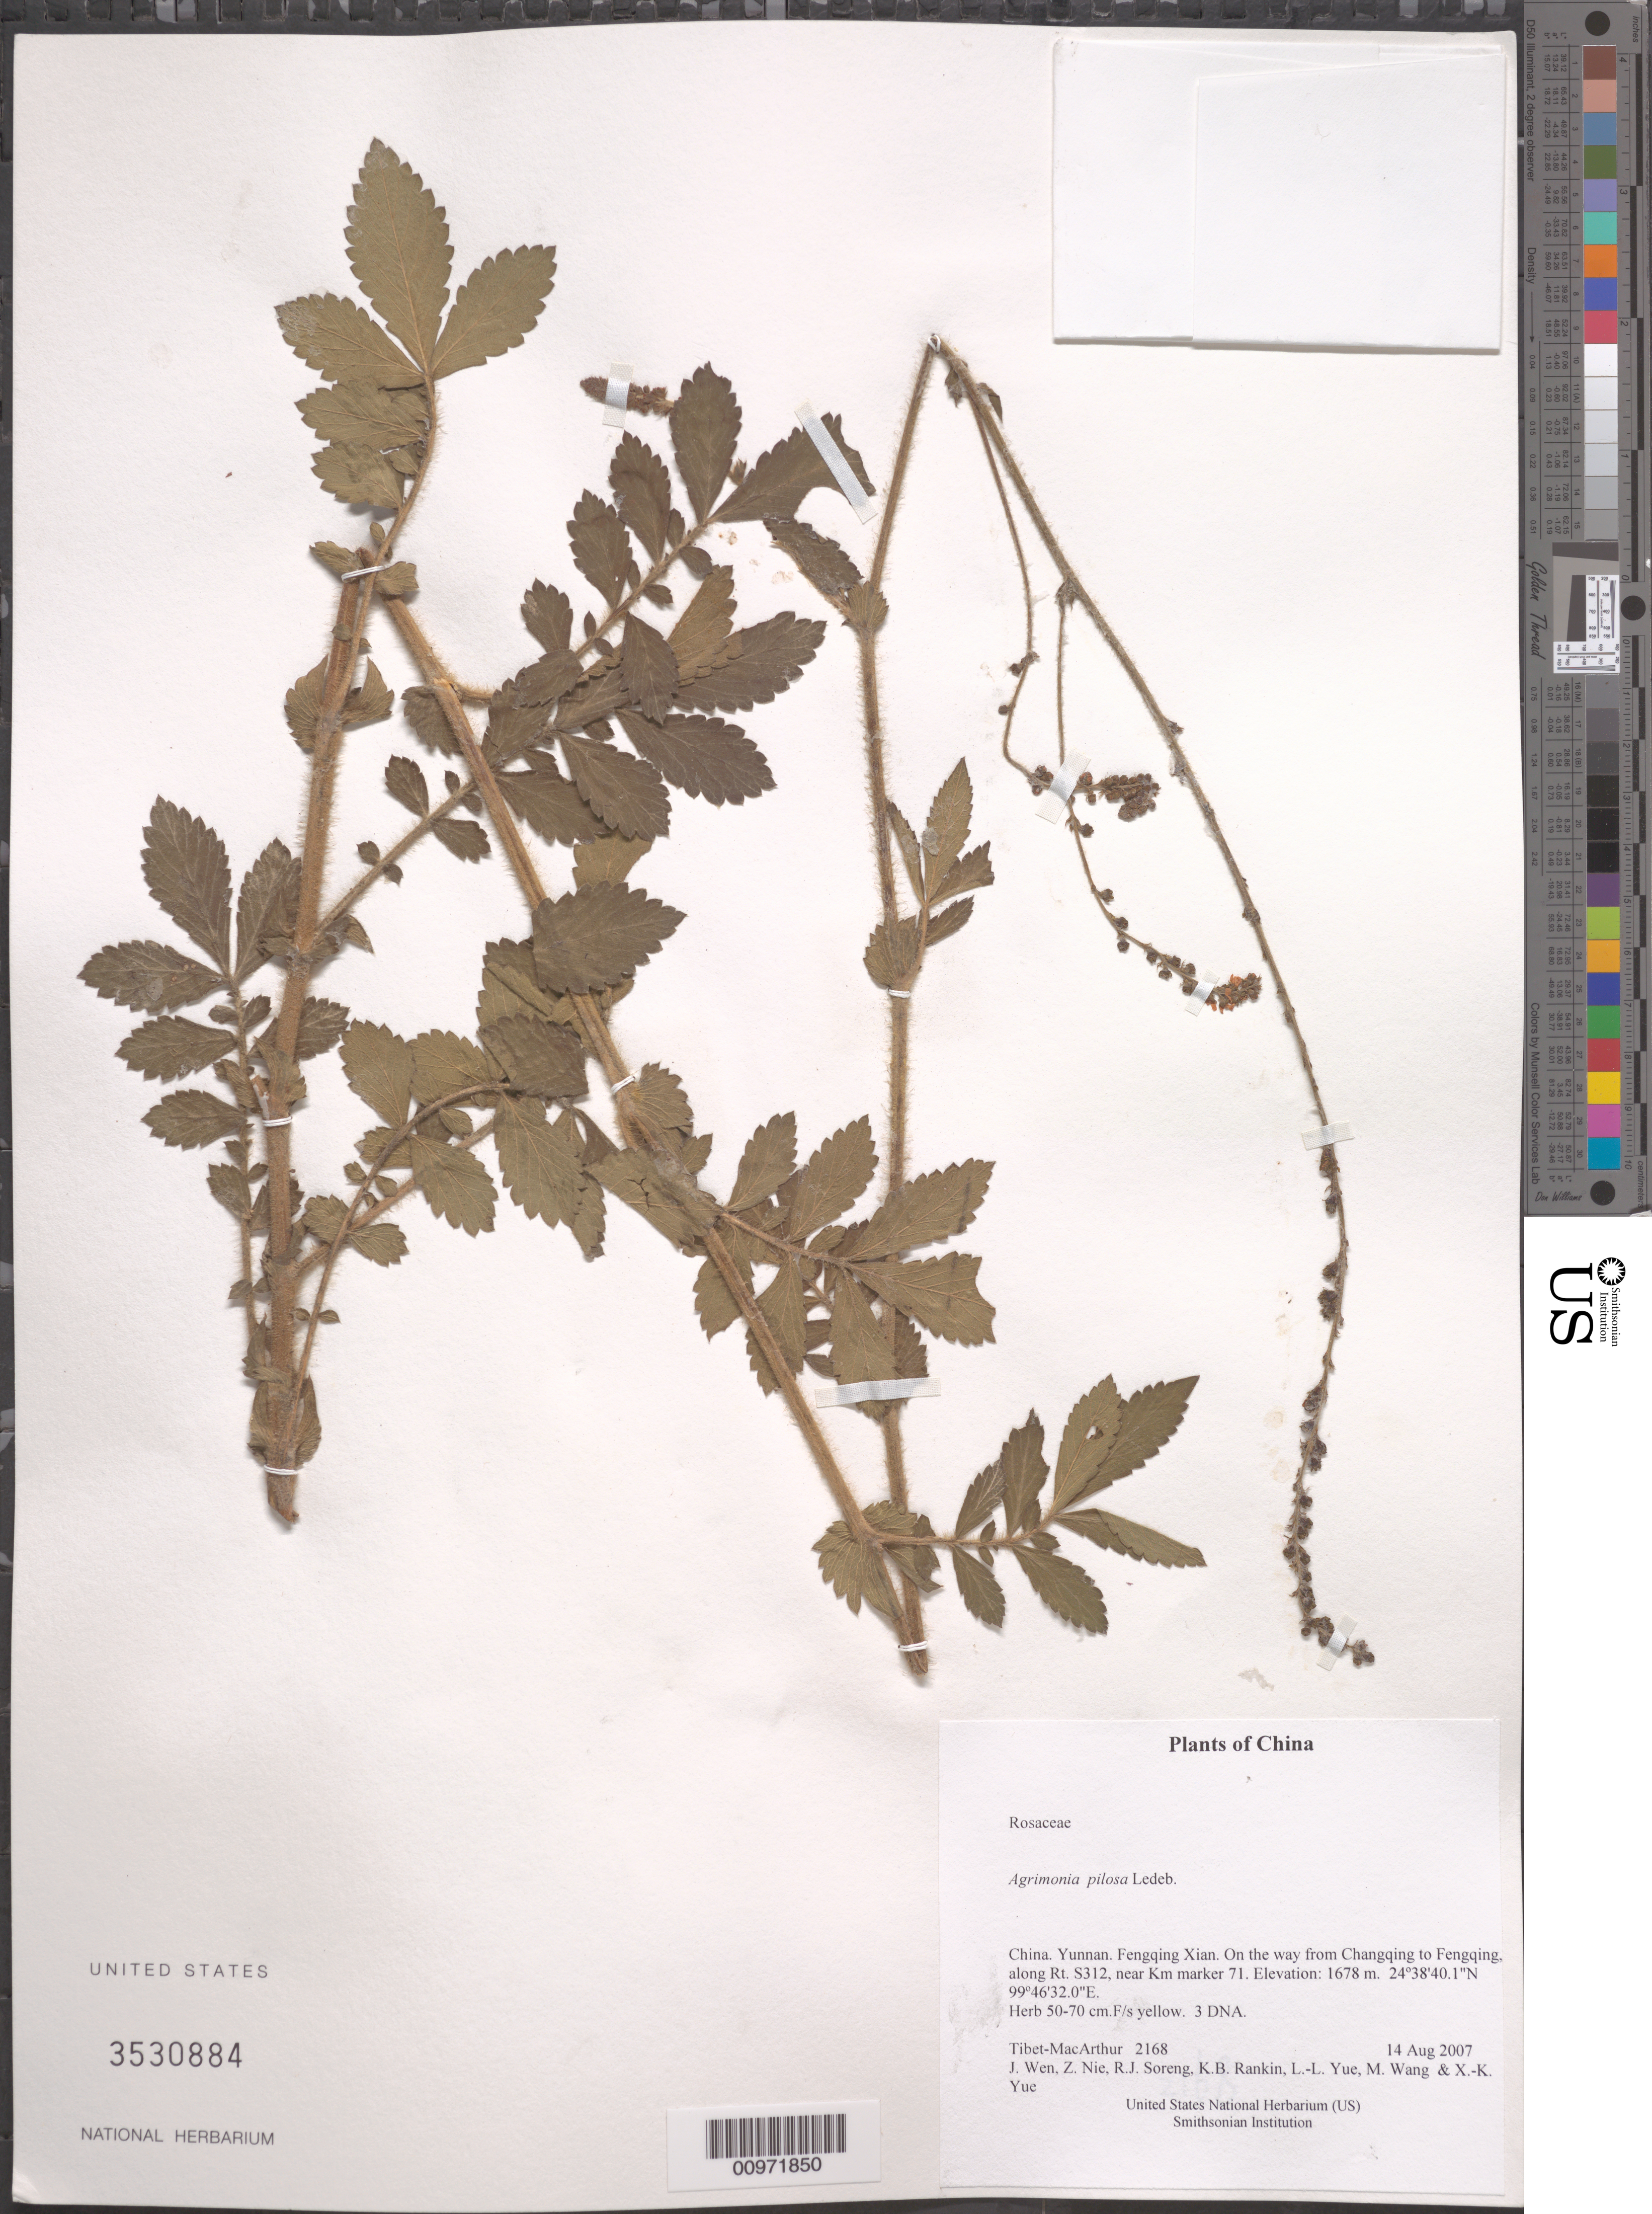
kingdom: Plantae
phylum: Tracheophyta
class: Magnoliopsida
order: Rosales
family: Rosaceae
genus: Agrimonia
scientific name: Agrimonia pilosa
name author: Ledeb.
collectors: Tibet-MacArthur, J. Wen, Z. Nie, R. J. Soreng, K. Rankin, L. Yue, M. Wang & X. Yue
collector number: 2168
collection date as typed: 14 Aug 2007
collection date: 2007-08-14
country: China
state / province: Yunnan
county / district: Fengqing Xian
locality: On the way from Changqing to Fengqing, along Rt. S312, near Km marker 71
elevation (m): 1678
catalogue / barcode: US 3530884